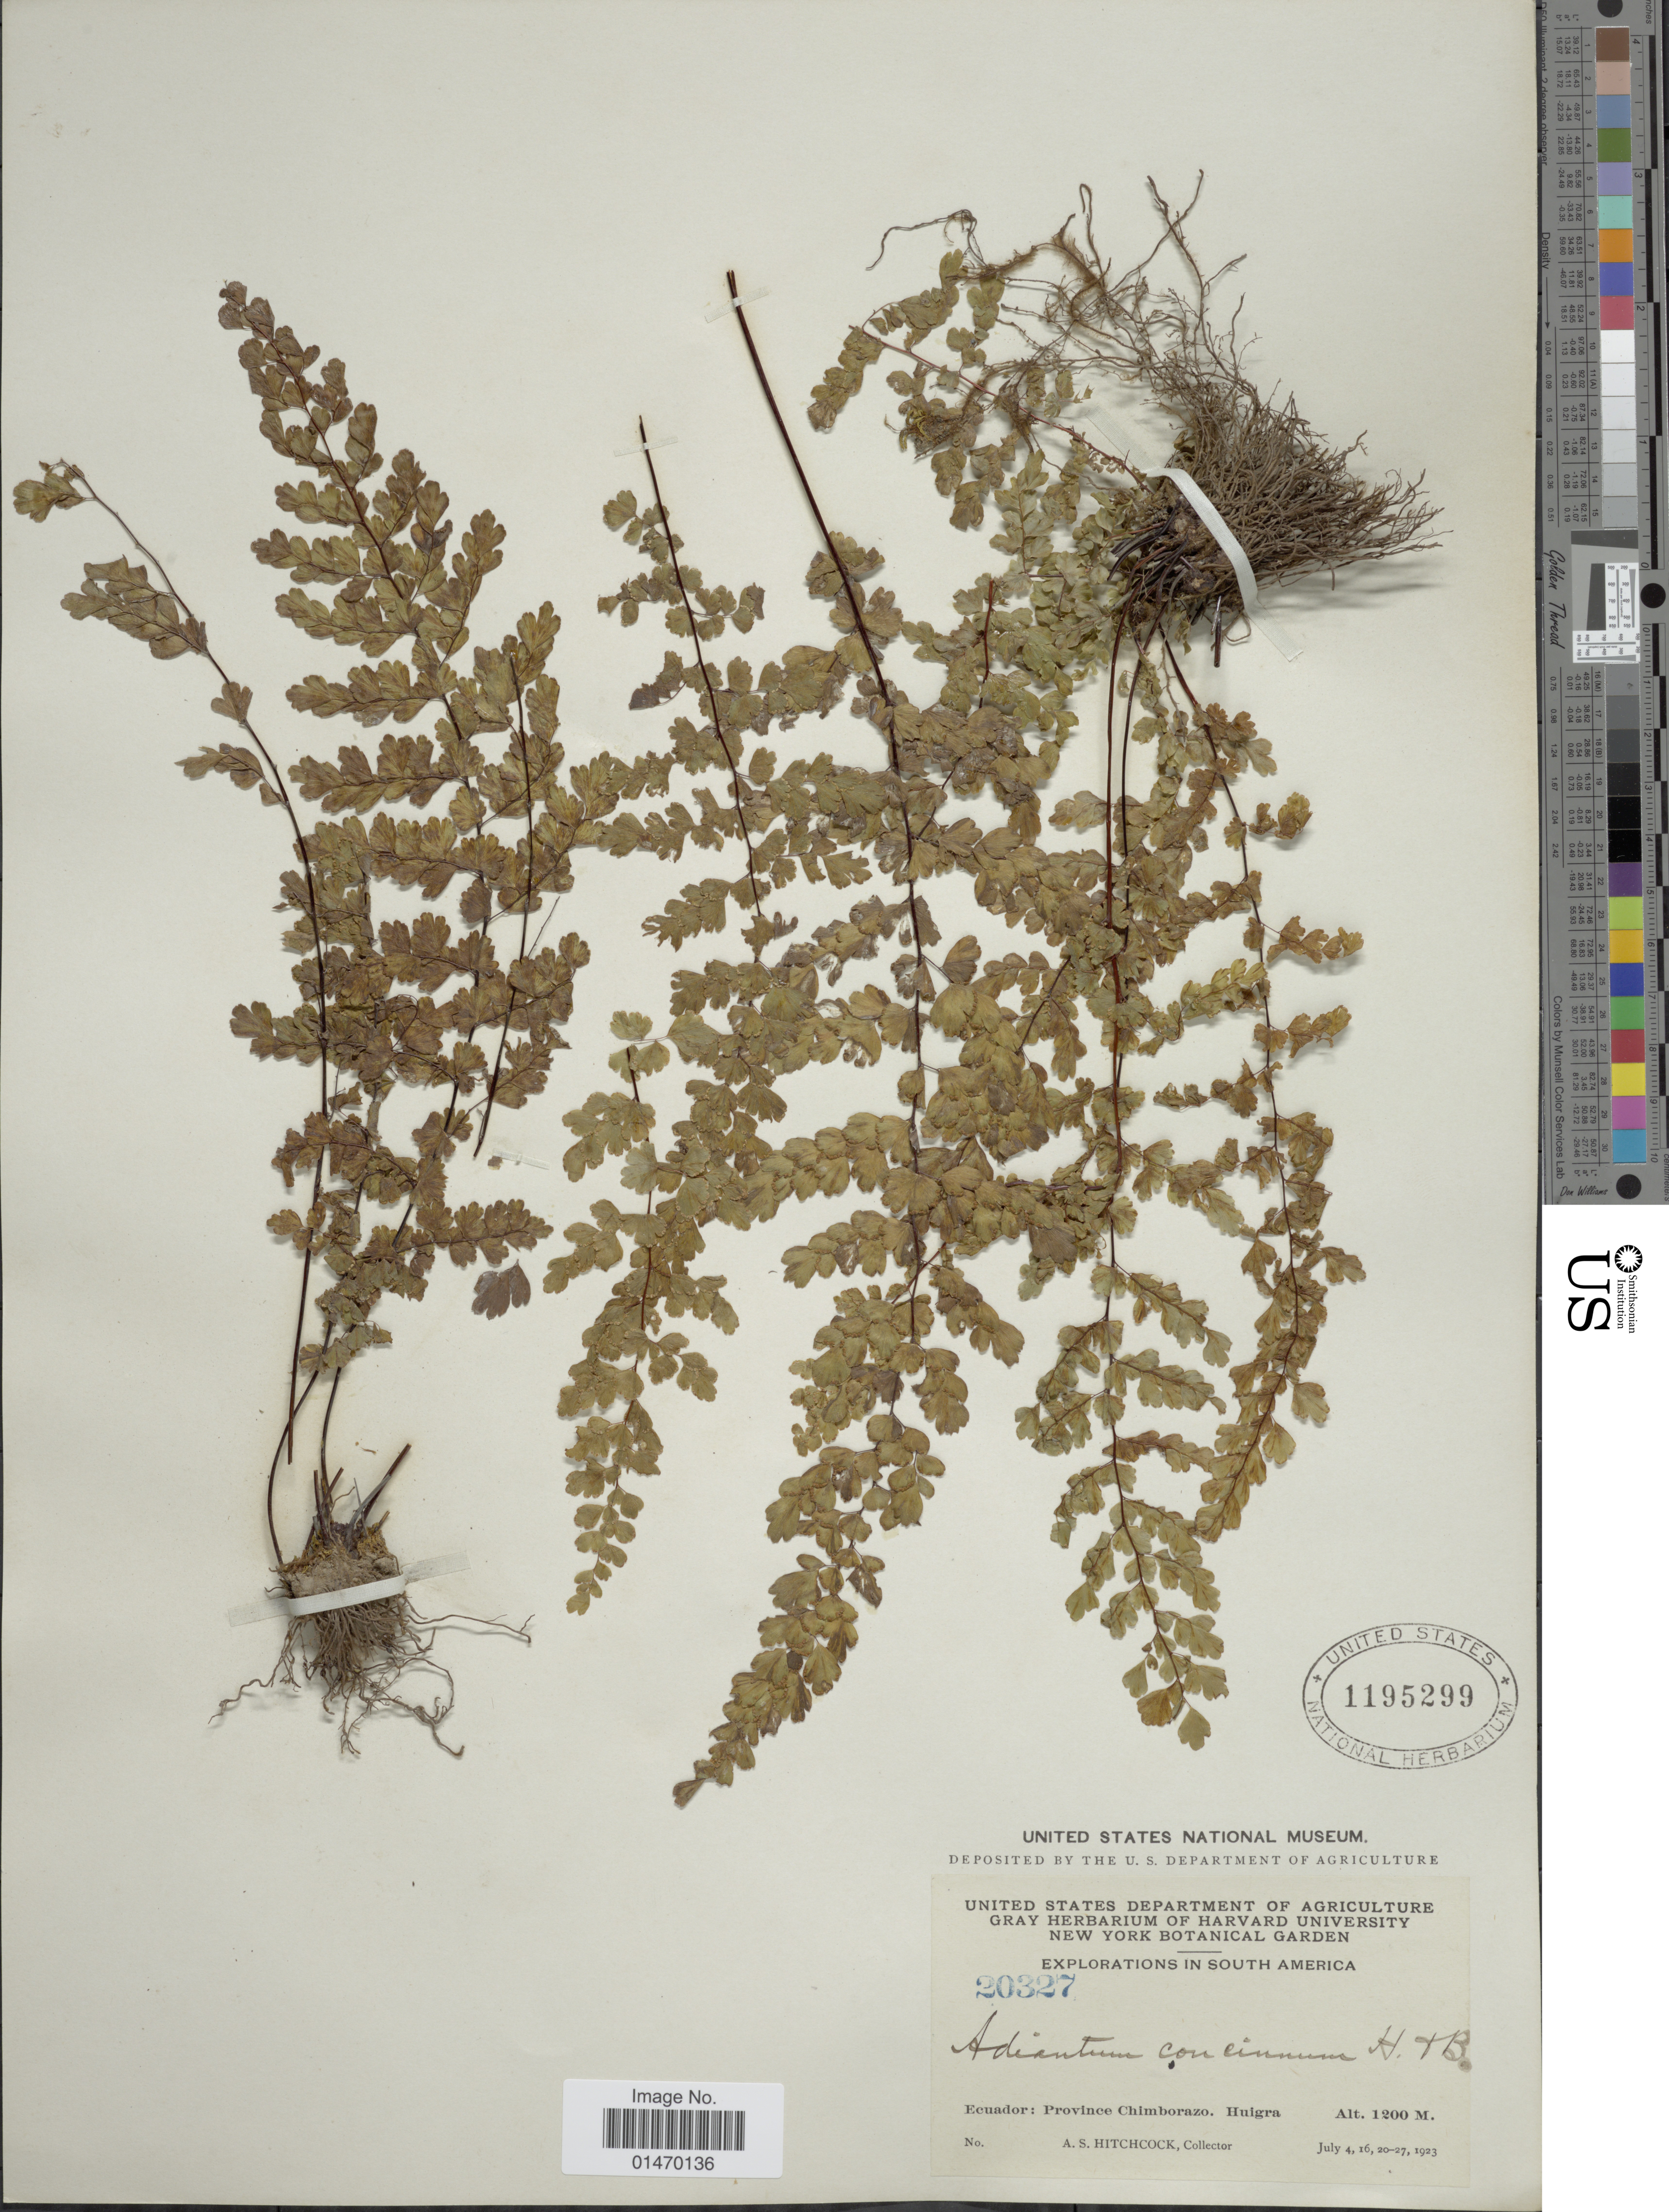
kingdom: Plantae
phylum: Tracheophyta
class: Polypodiopsida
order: Polypodiales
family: Pteridaceae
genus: Adiantum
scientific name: Adiantum concinnum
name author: Humb. & Bonpl. ex Willd.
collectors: A. S. Hitchcock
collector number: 20327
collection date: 1923-07-04/1923-07-27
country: Ecuador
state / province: Chimborazo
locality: South America, Huigra.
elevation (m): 1200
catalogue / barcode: US 1195299